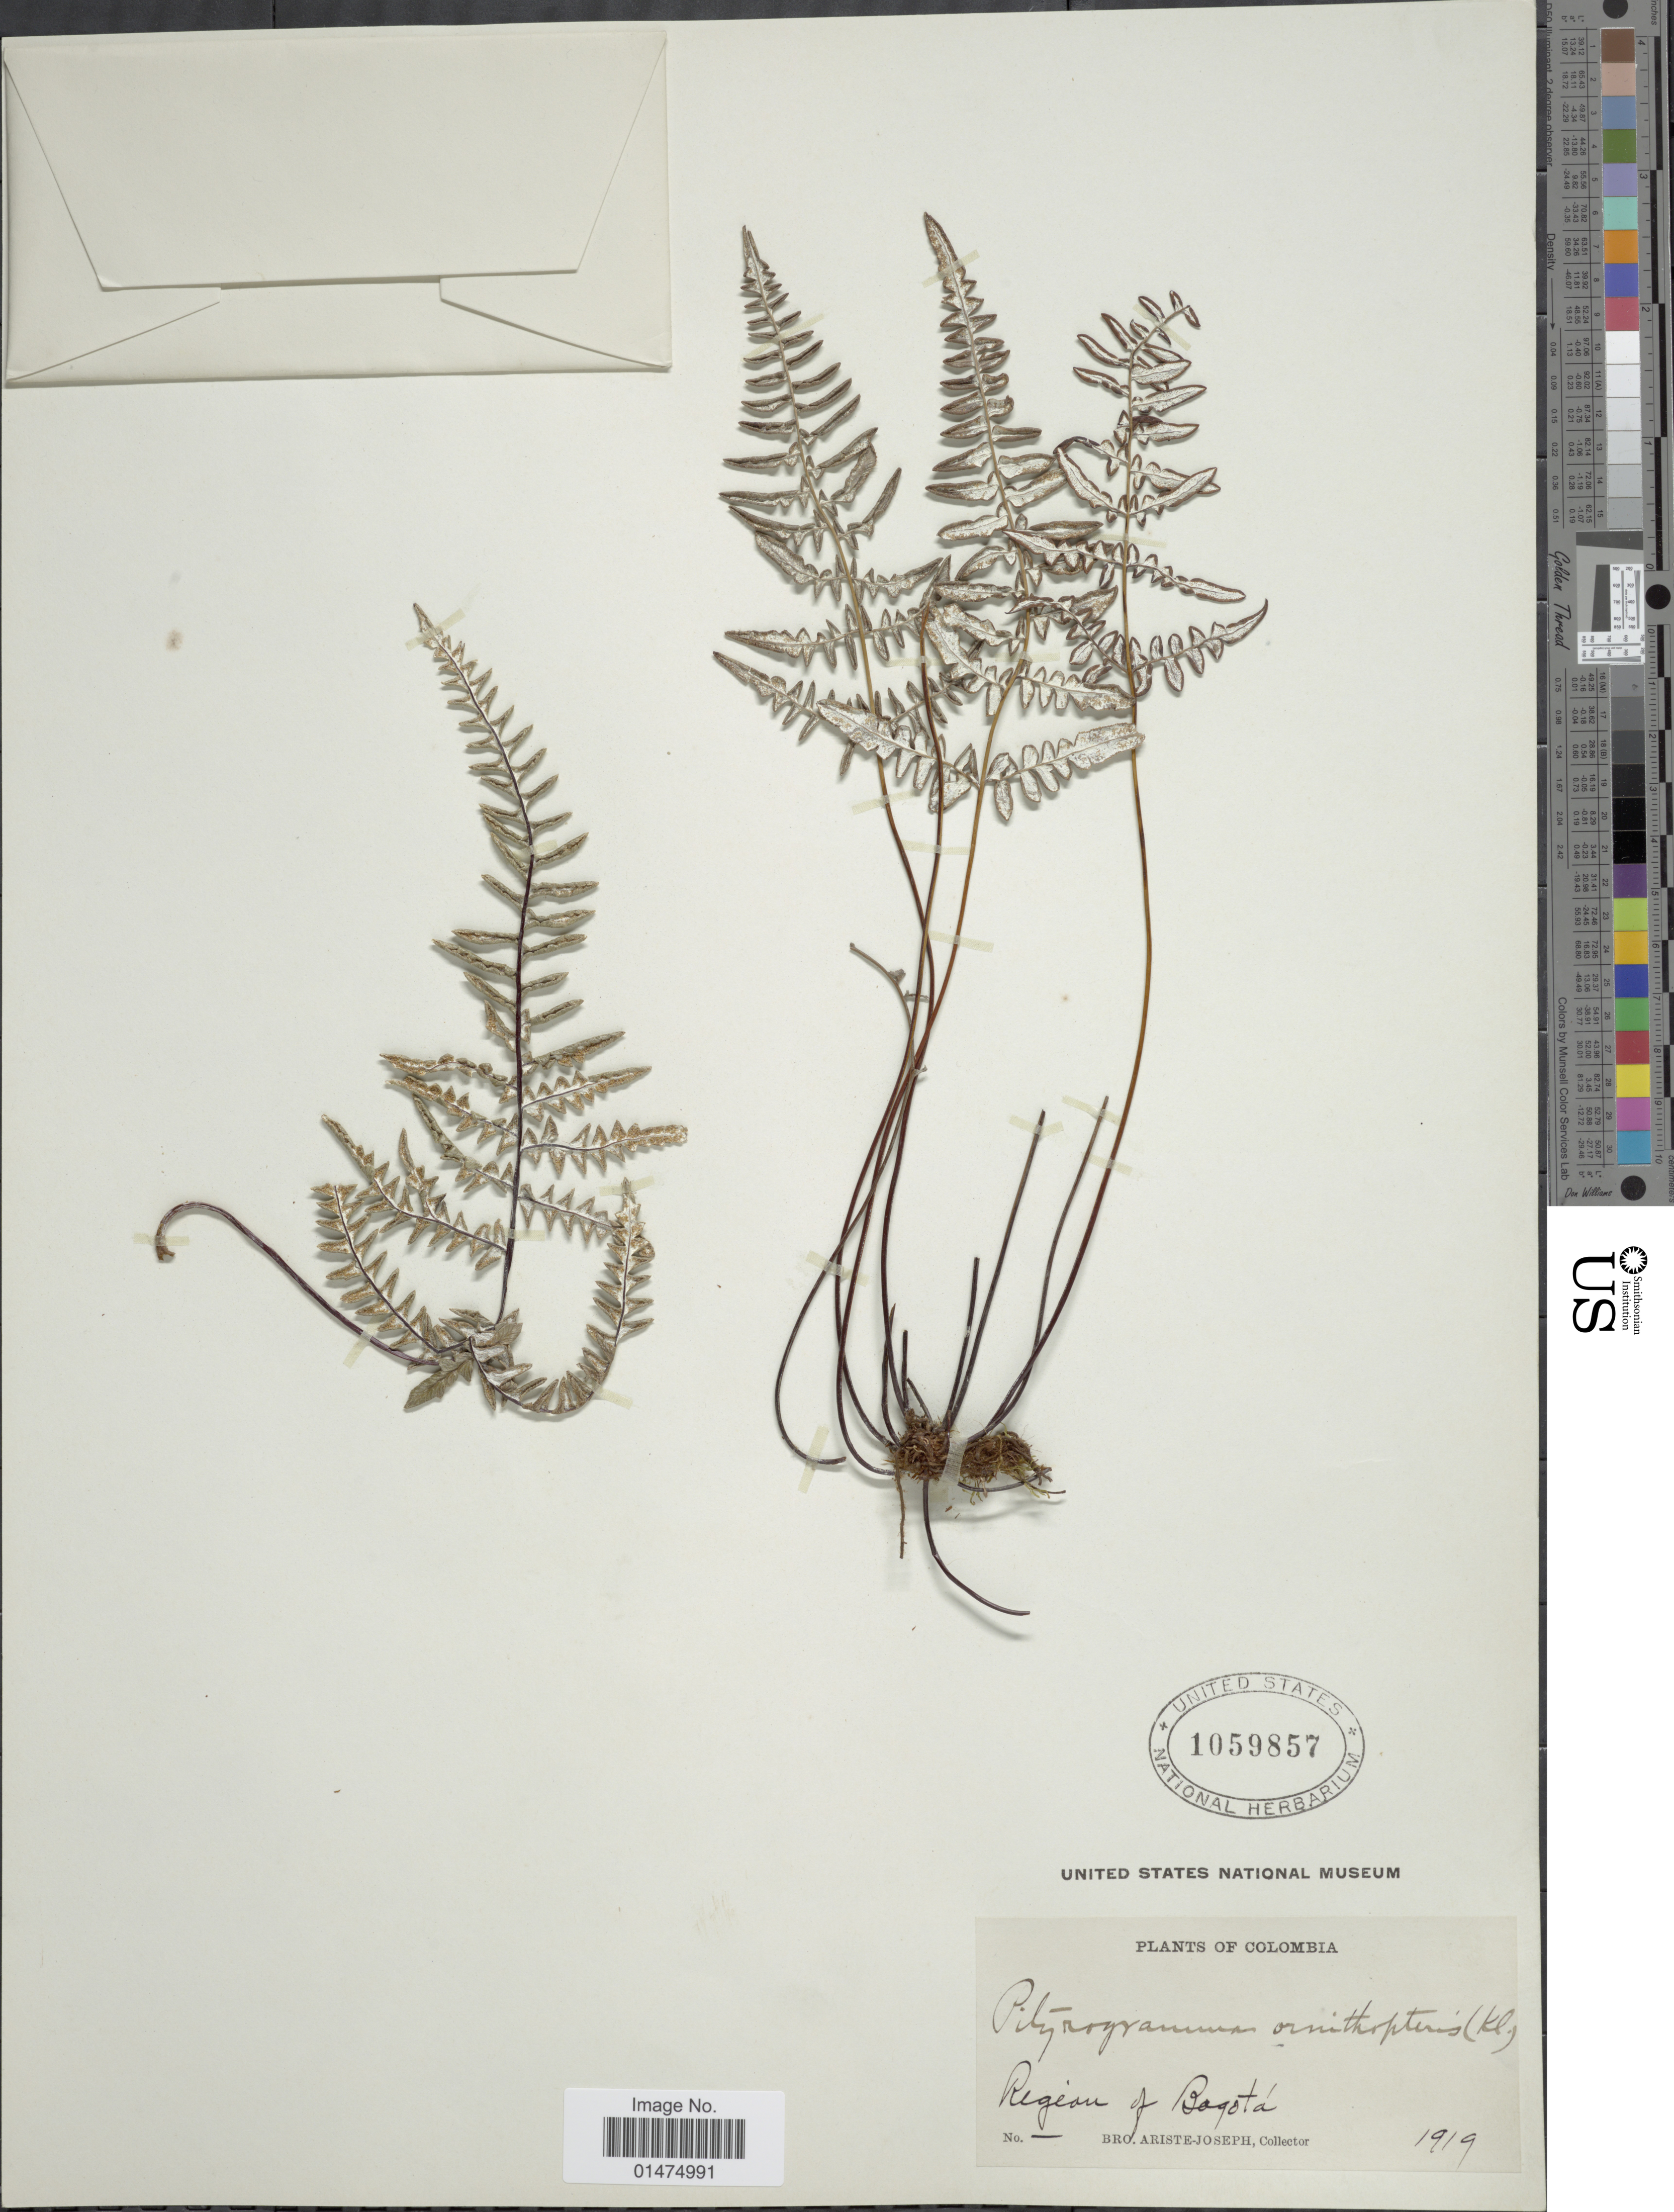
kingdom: Plantae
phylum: Tracheophyta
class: Polypodiopsida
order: Polypodiales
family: Pteridaceae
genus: Pityrogramma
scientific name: Pityrogramma chrysoconia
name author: (Desv.) Maxon ex Domin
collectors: Bro. Ariste-Joseph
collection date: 1919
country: Colombia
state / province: Bogota D.C.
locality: Region of Bogota.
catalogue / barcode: US 1059857